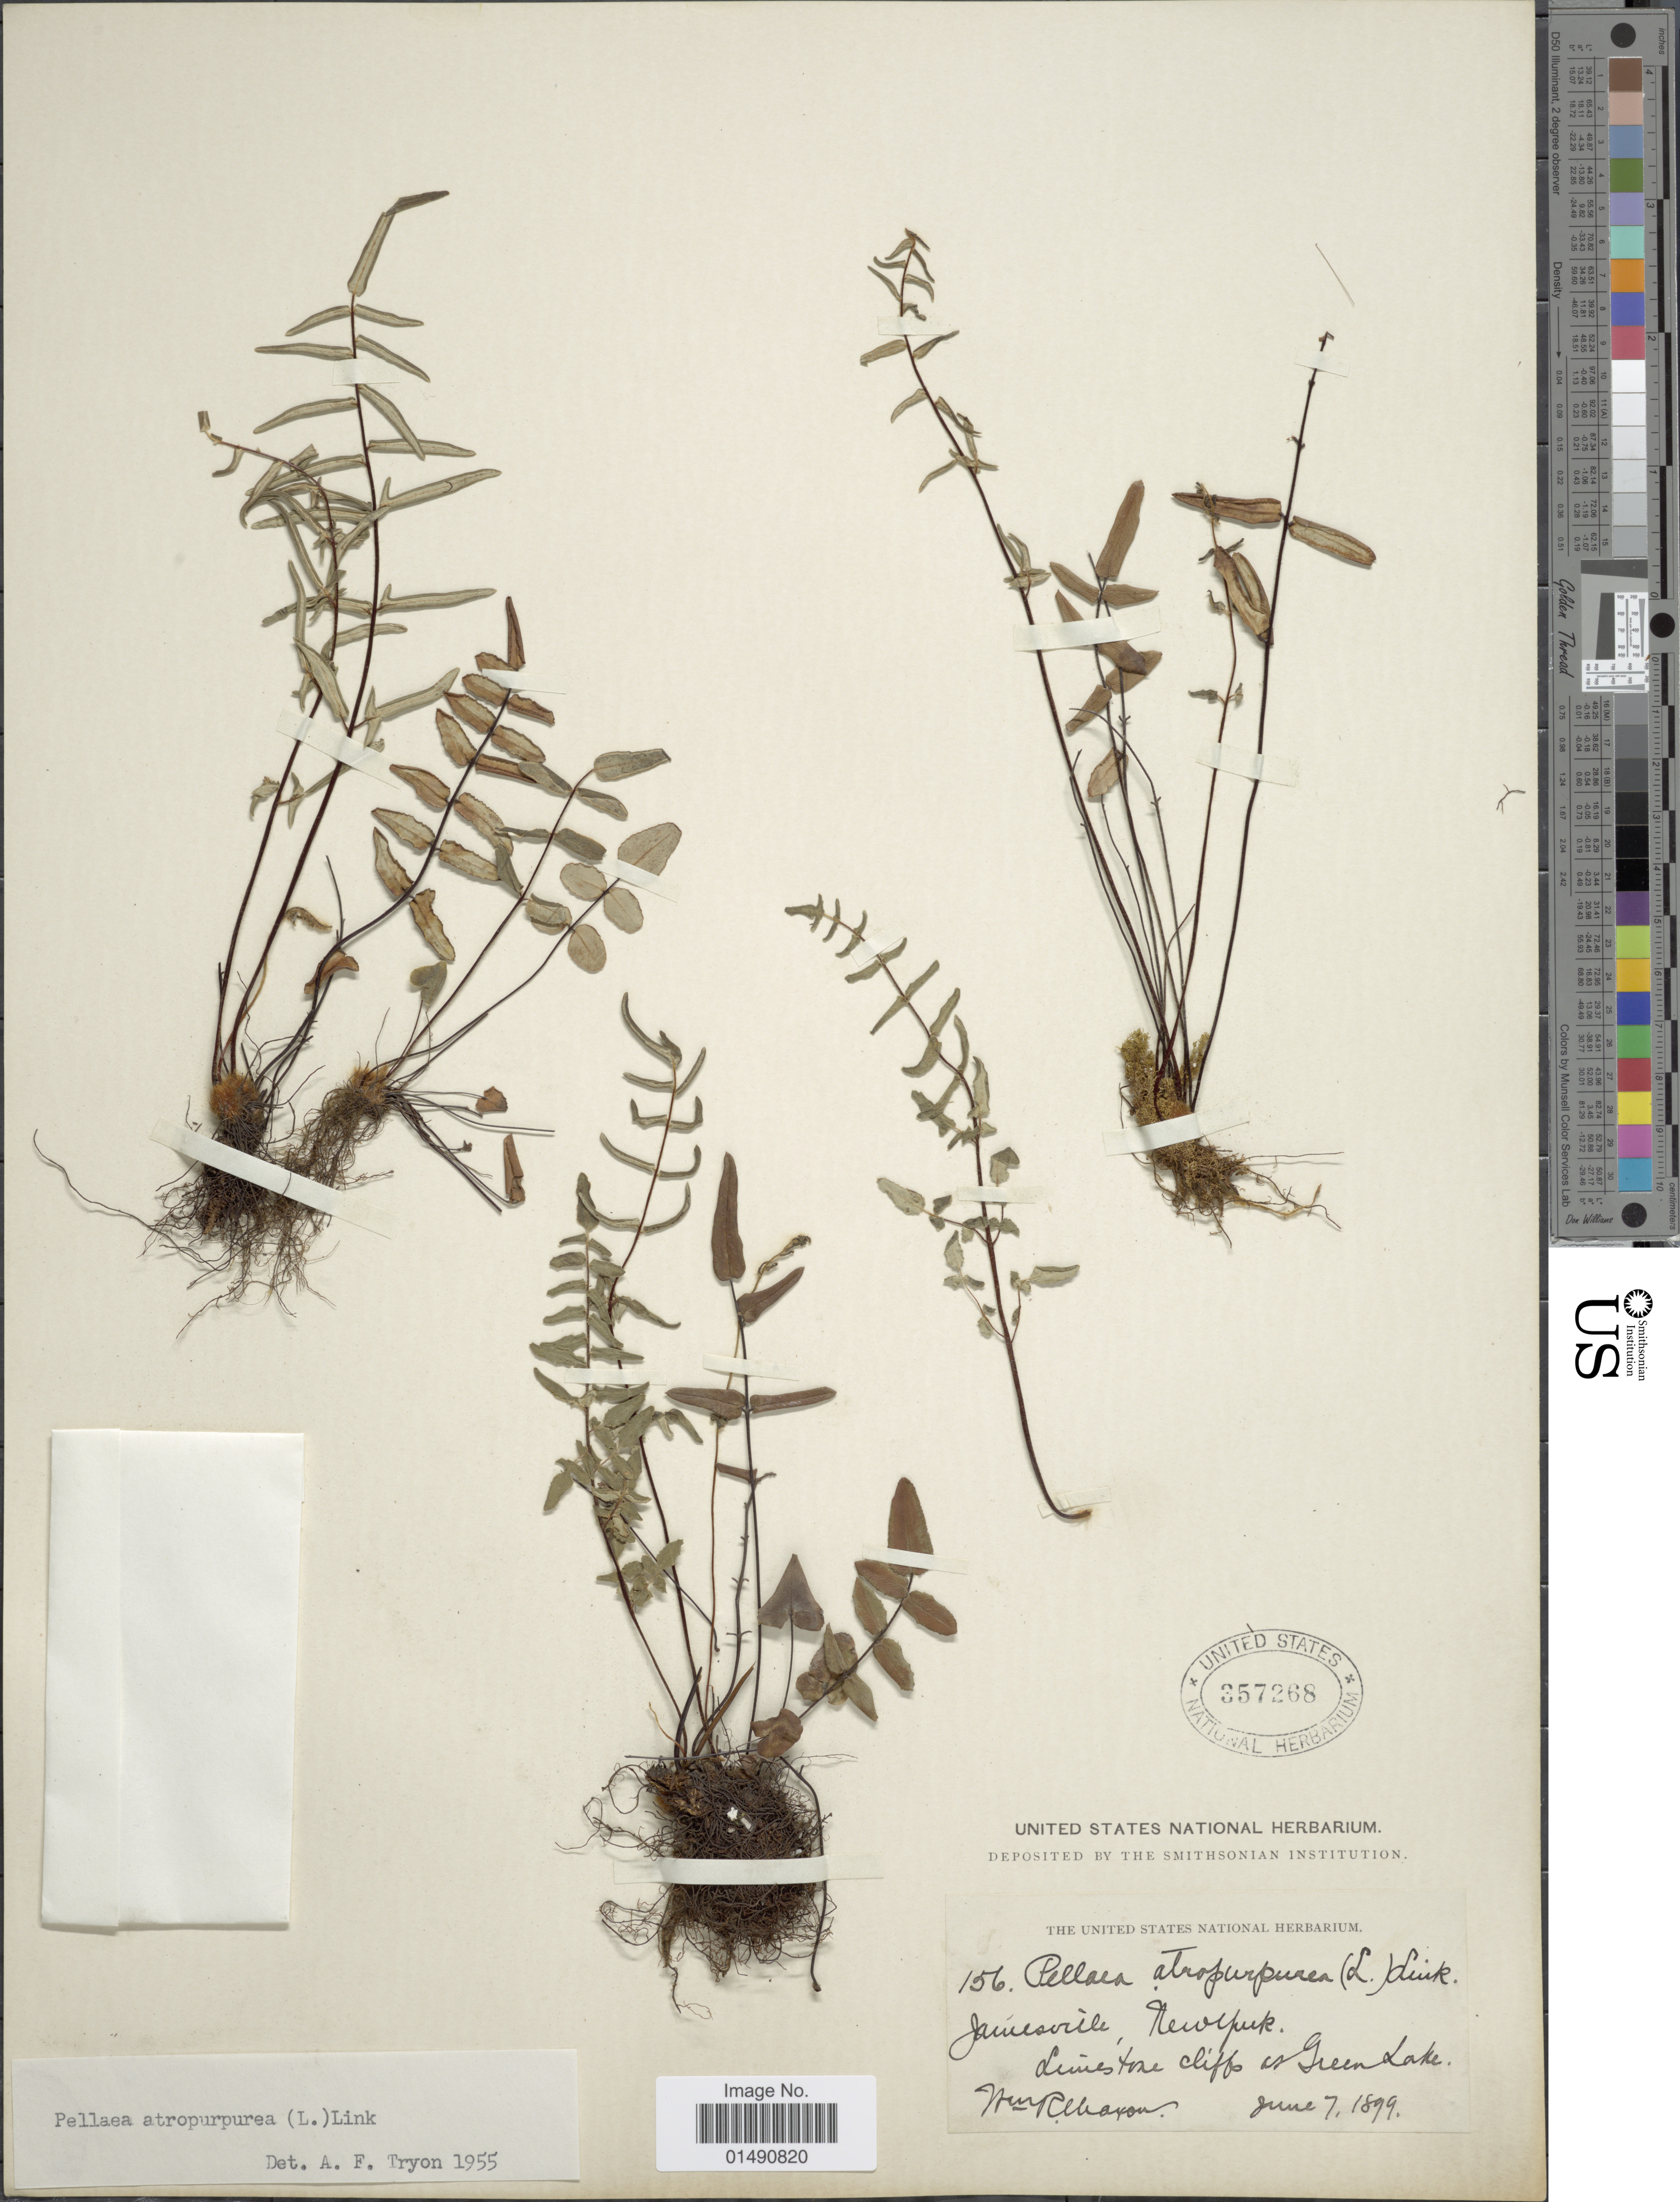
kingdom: Plantae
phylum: Tracheophyta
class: Polypodiopsida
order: Polypodiales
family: Pteridaceae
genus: Pellaea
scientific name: Pellaea atropurpurea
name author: (L.) Link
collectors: W. R. Maxon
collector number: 156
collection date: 1899-06-07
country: United States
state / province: New York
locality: Jamesville. Limestone cliffs in Green Lake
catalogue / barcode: US 357268